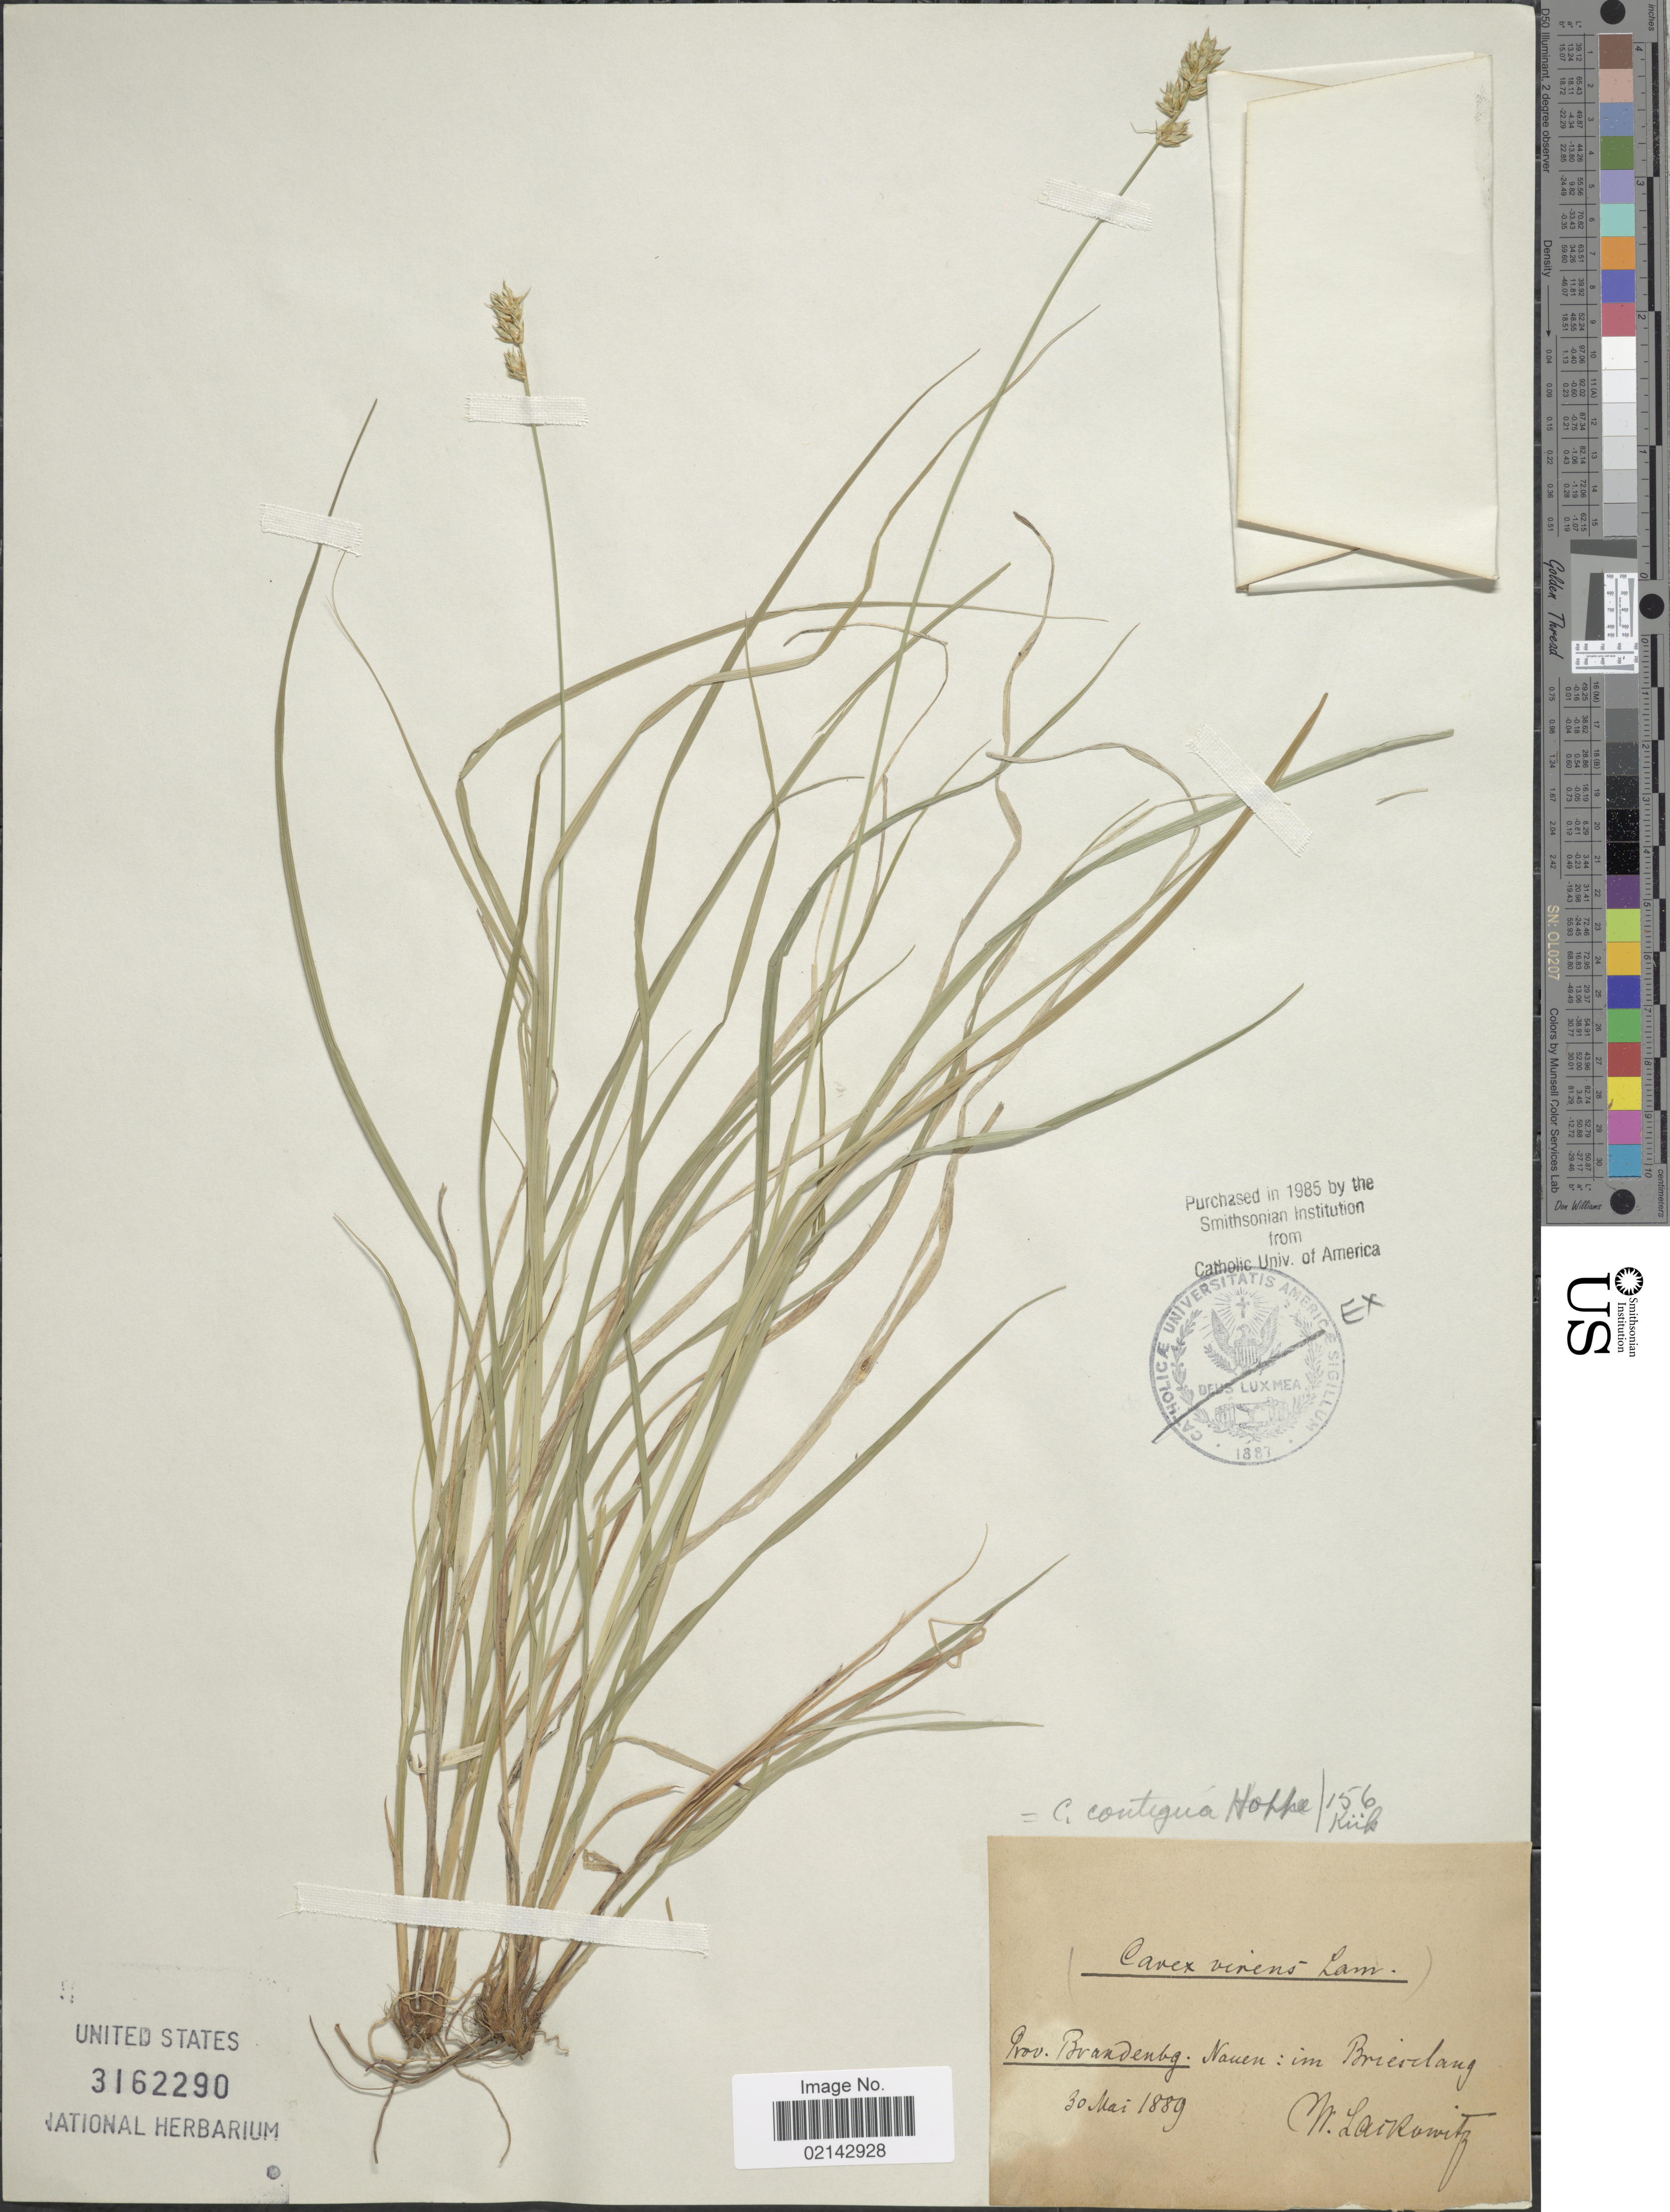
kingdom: Plantae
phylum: Tracheophyta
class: Liliopsida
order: Poales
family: Cyperaceae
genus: Carex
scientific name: Carex spicata subsp. spicata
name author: Huds.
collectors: W. Lackowitz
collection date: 1889-05-30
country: Germany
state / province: Brandenburg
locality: Nauen: im Briesdang. [interpreted]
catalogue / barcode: US 3162290